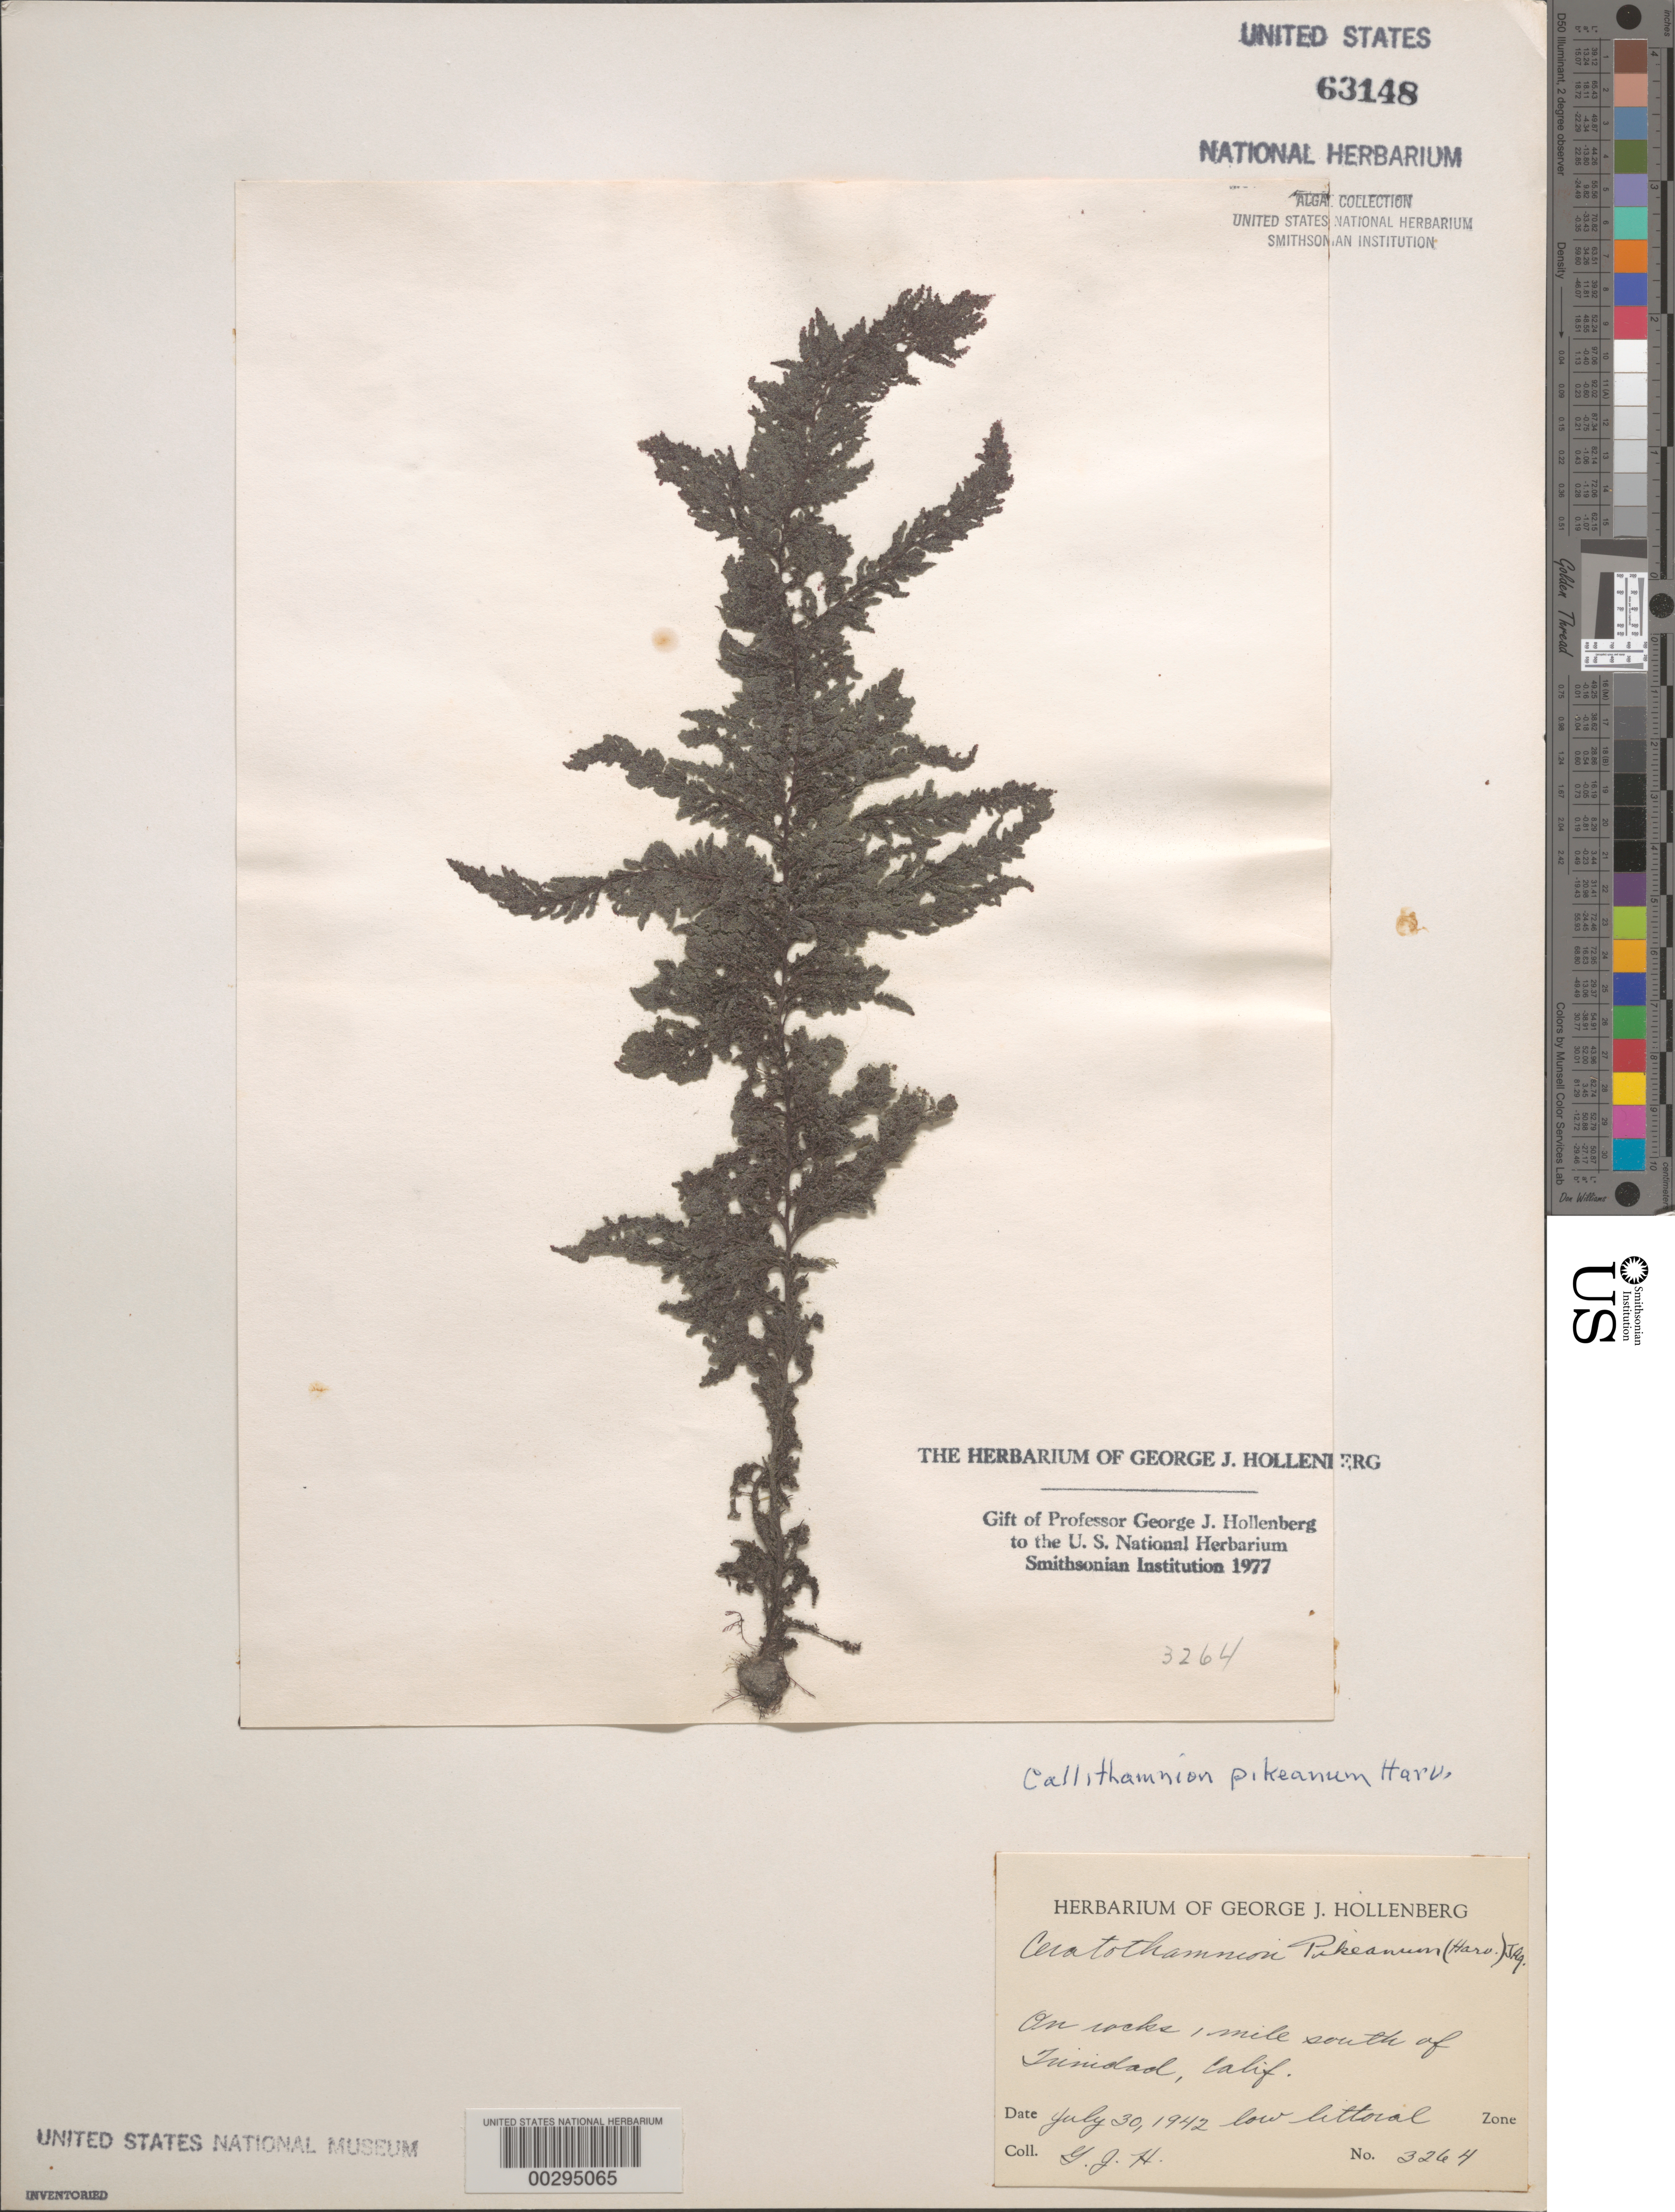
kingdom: Plantae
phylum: Rhodophyta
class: Florideophyceae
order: Ceramiales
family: Callithamniaceae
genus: Callithamnion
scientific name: Callithamnion pikeanum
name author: Harv.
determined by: Hollenberg, George J.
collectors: G. Hollenberg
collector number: GJH 3264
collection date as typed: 30 Jul 1942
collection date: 1942-07-30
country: United States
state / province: California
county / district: Humboldt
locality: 1 mile south of Trinidad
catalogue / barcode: US 63148